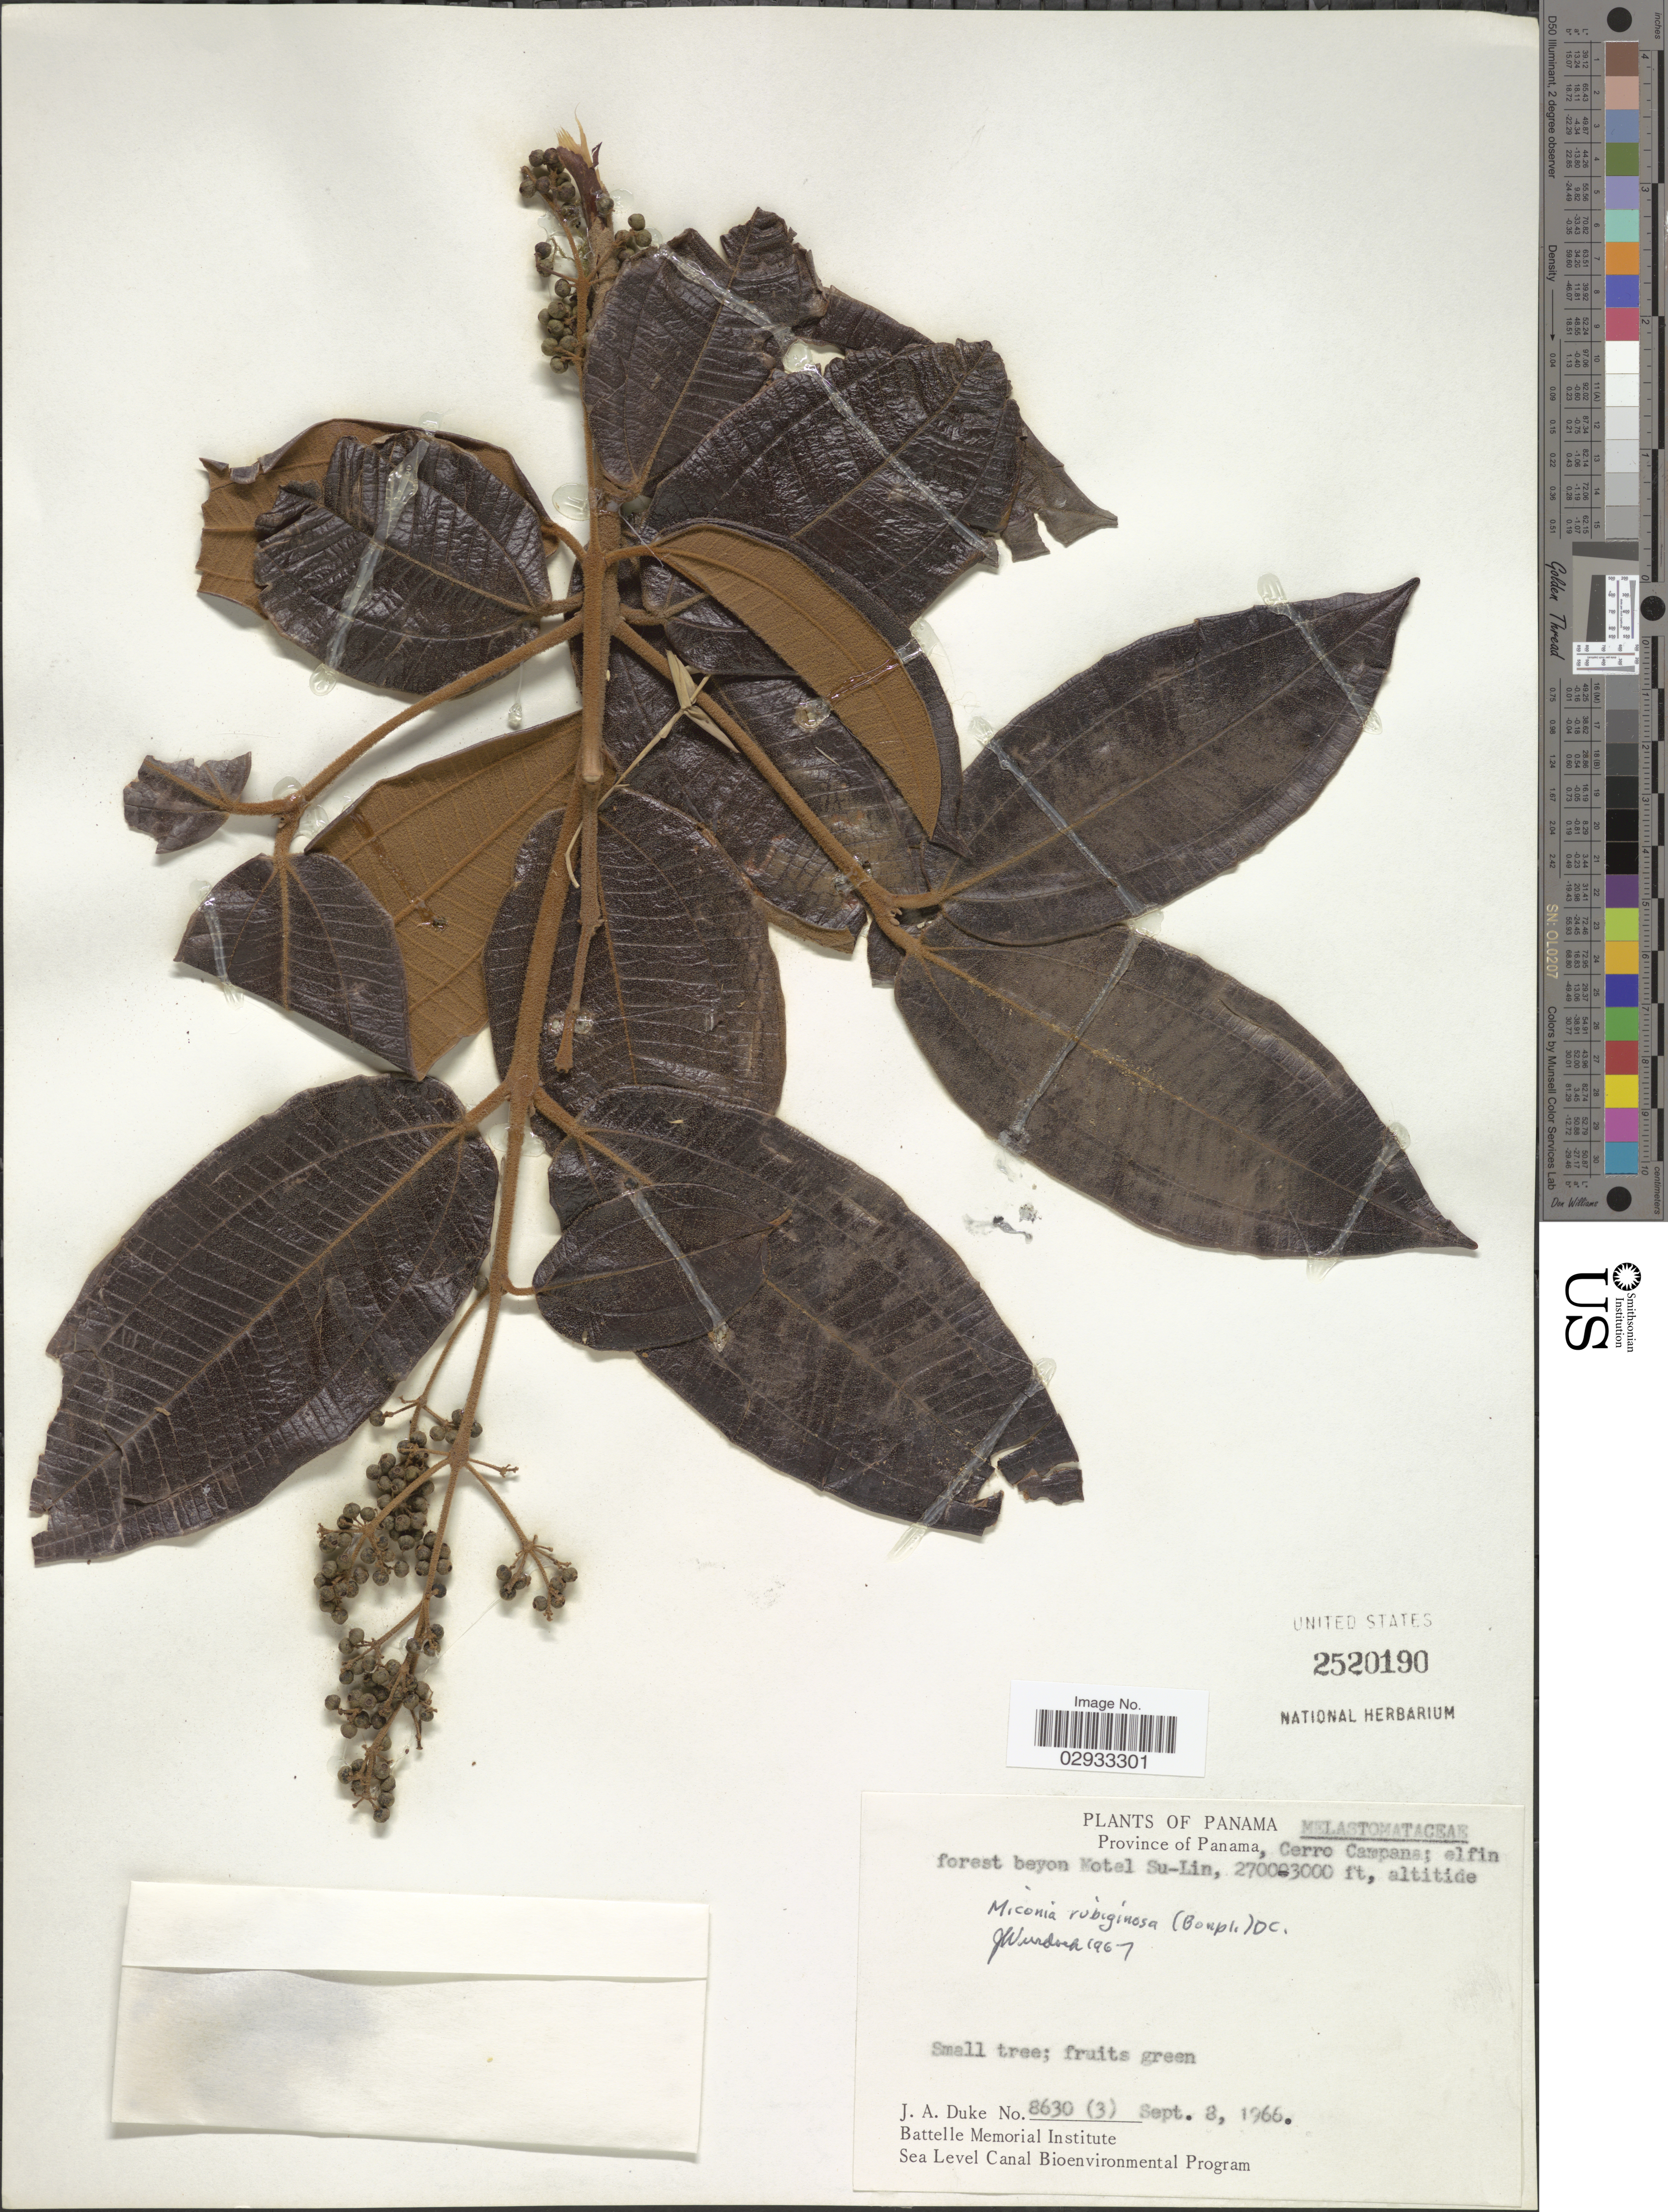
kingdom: Plantae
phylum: Tracheophyta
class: Magnoliopsida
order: Myrtales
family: Melastomataceae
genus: Miconia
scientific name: Miconia rubiginosa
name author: (Bonpl.) DC.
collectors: J. A. Duke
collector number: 8630(3)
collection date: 1966-09-08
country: Panama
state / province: Panamá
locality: Cerro Campana; elfin forest beyon Motel Su-Lin.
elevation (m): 823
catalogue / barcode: US 2520190